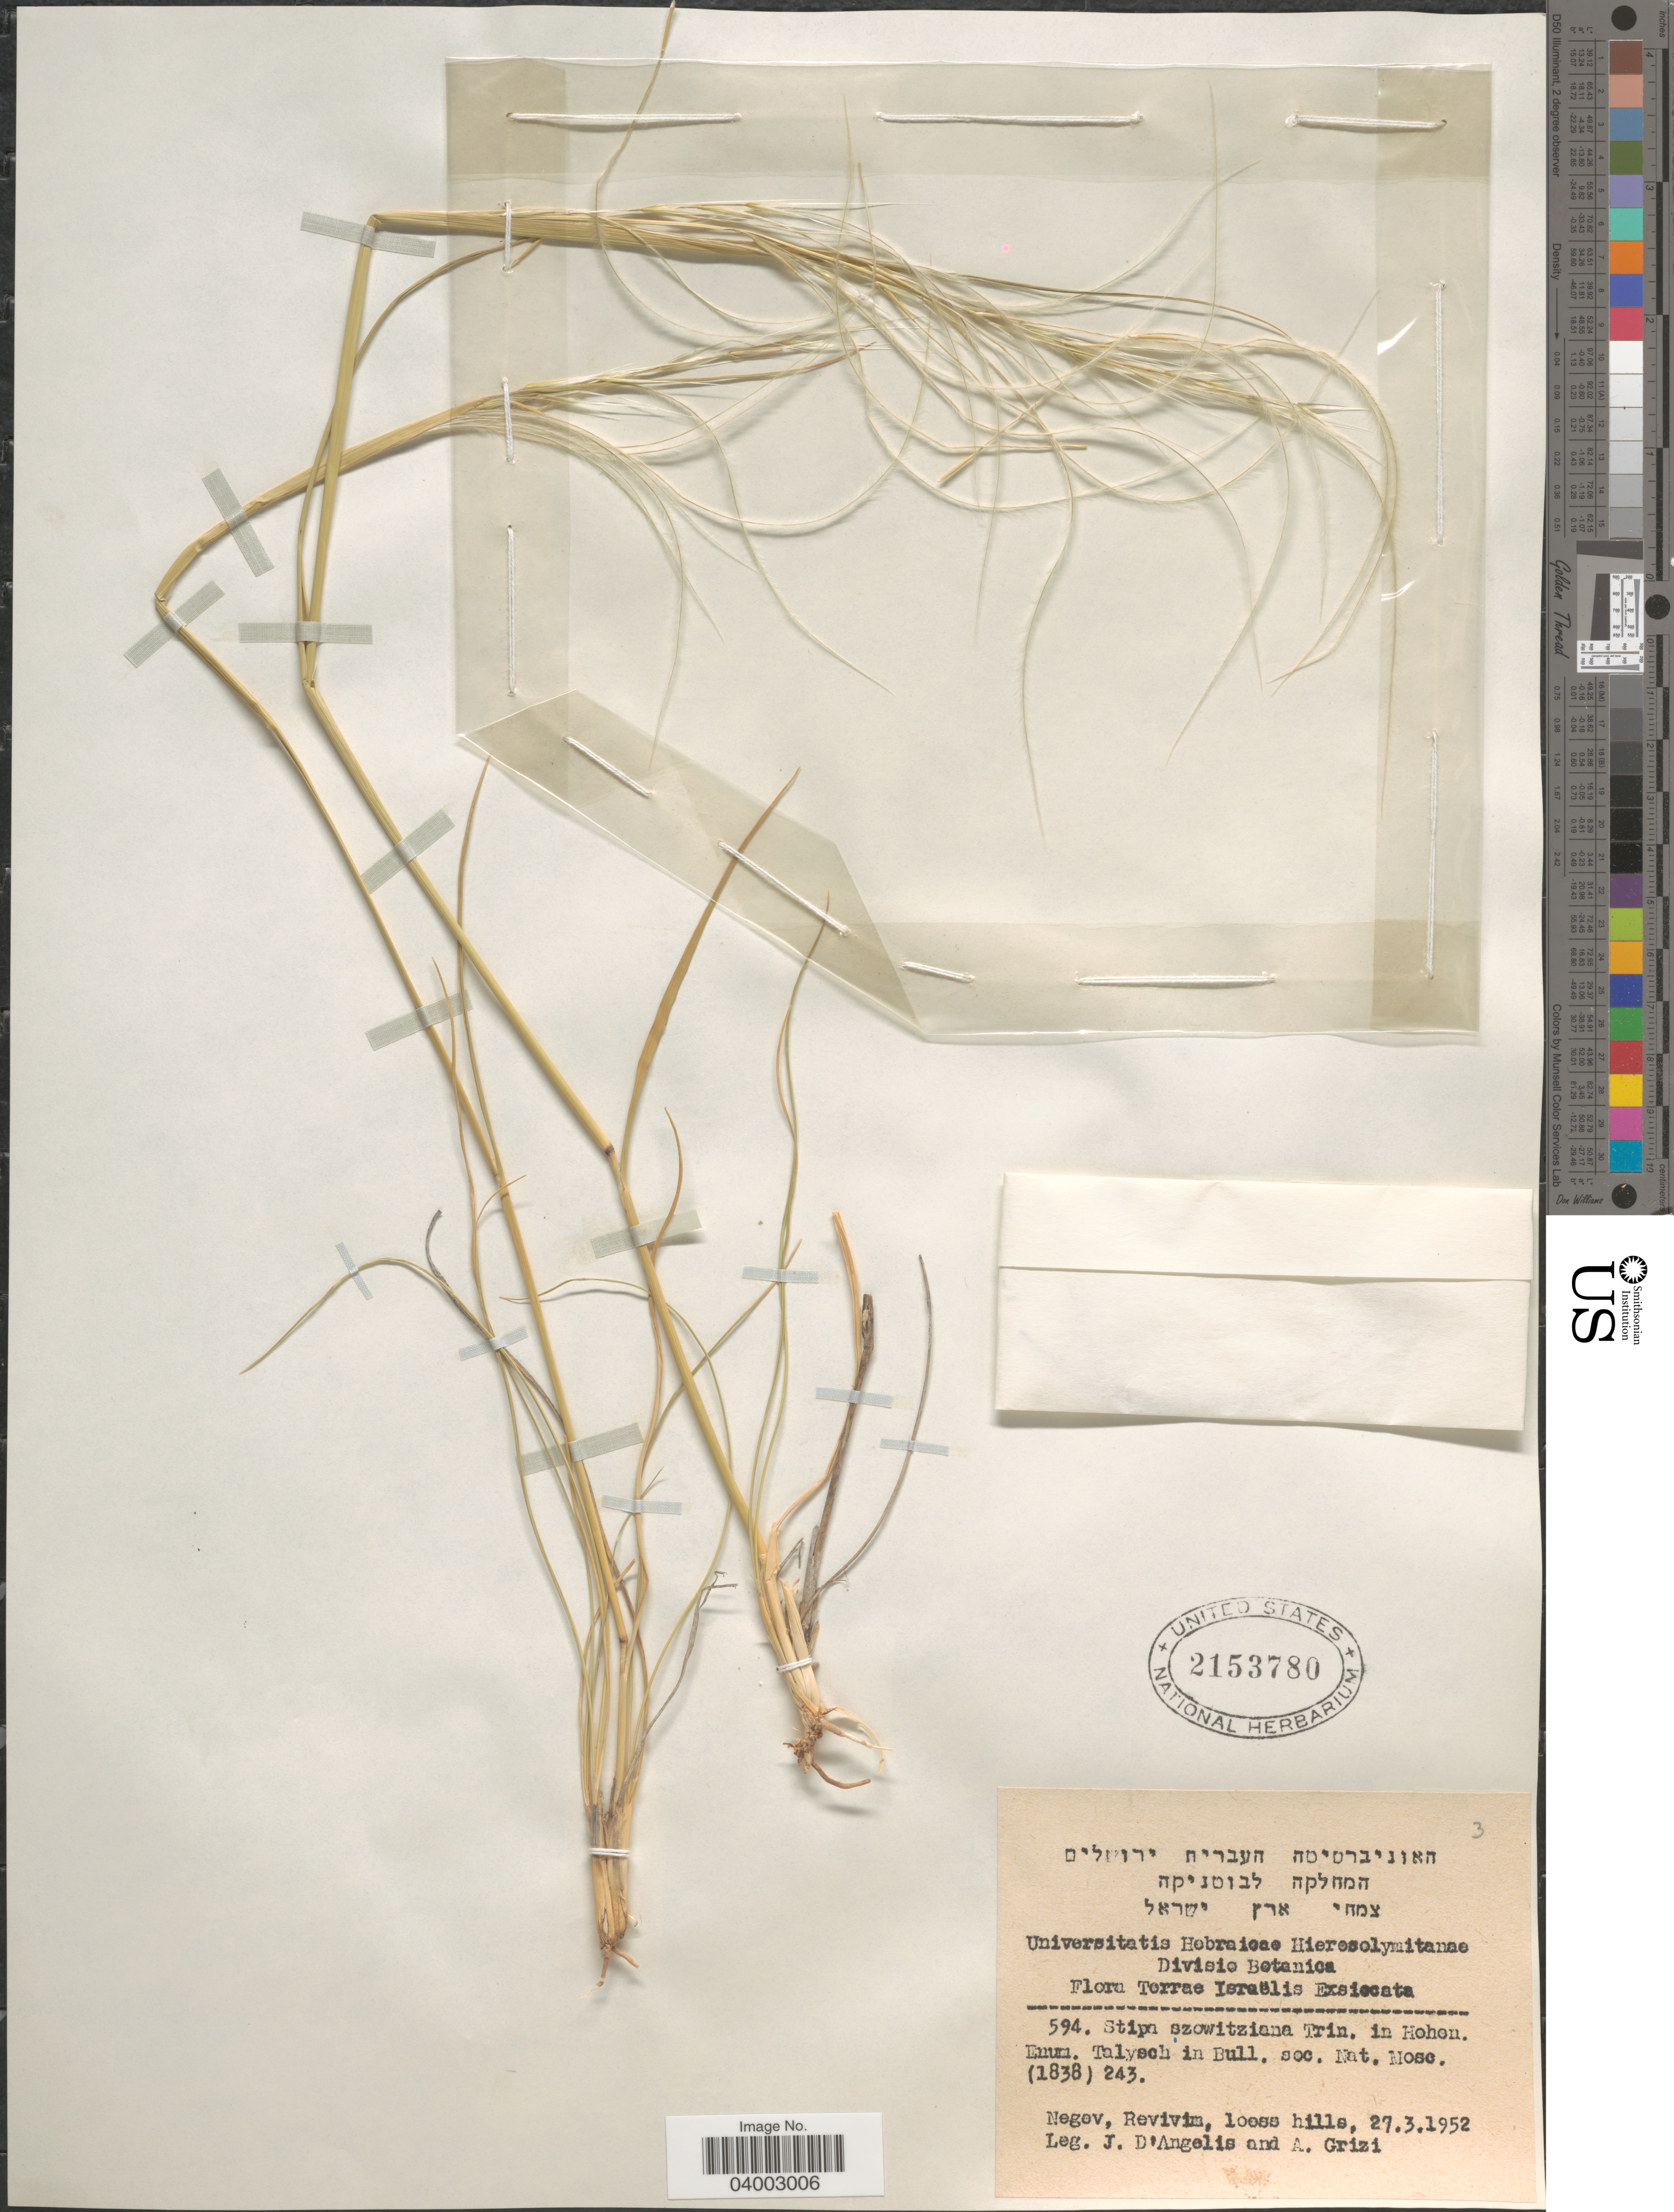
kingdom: Plantae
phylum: Tracheophyta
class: Liliopsida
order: Poales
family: Poaceae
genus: Stipa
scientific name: Stipa szovitsiana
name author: (Trin. & Rupr.) Griseb.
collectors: J. Angelis & A. Grizi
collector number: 594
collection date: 1952-03-27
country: Israel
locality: Terrae Israëlis. Negev, Revivim.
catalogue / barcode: US 2153780